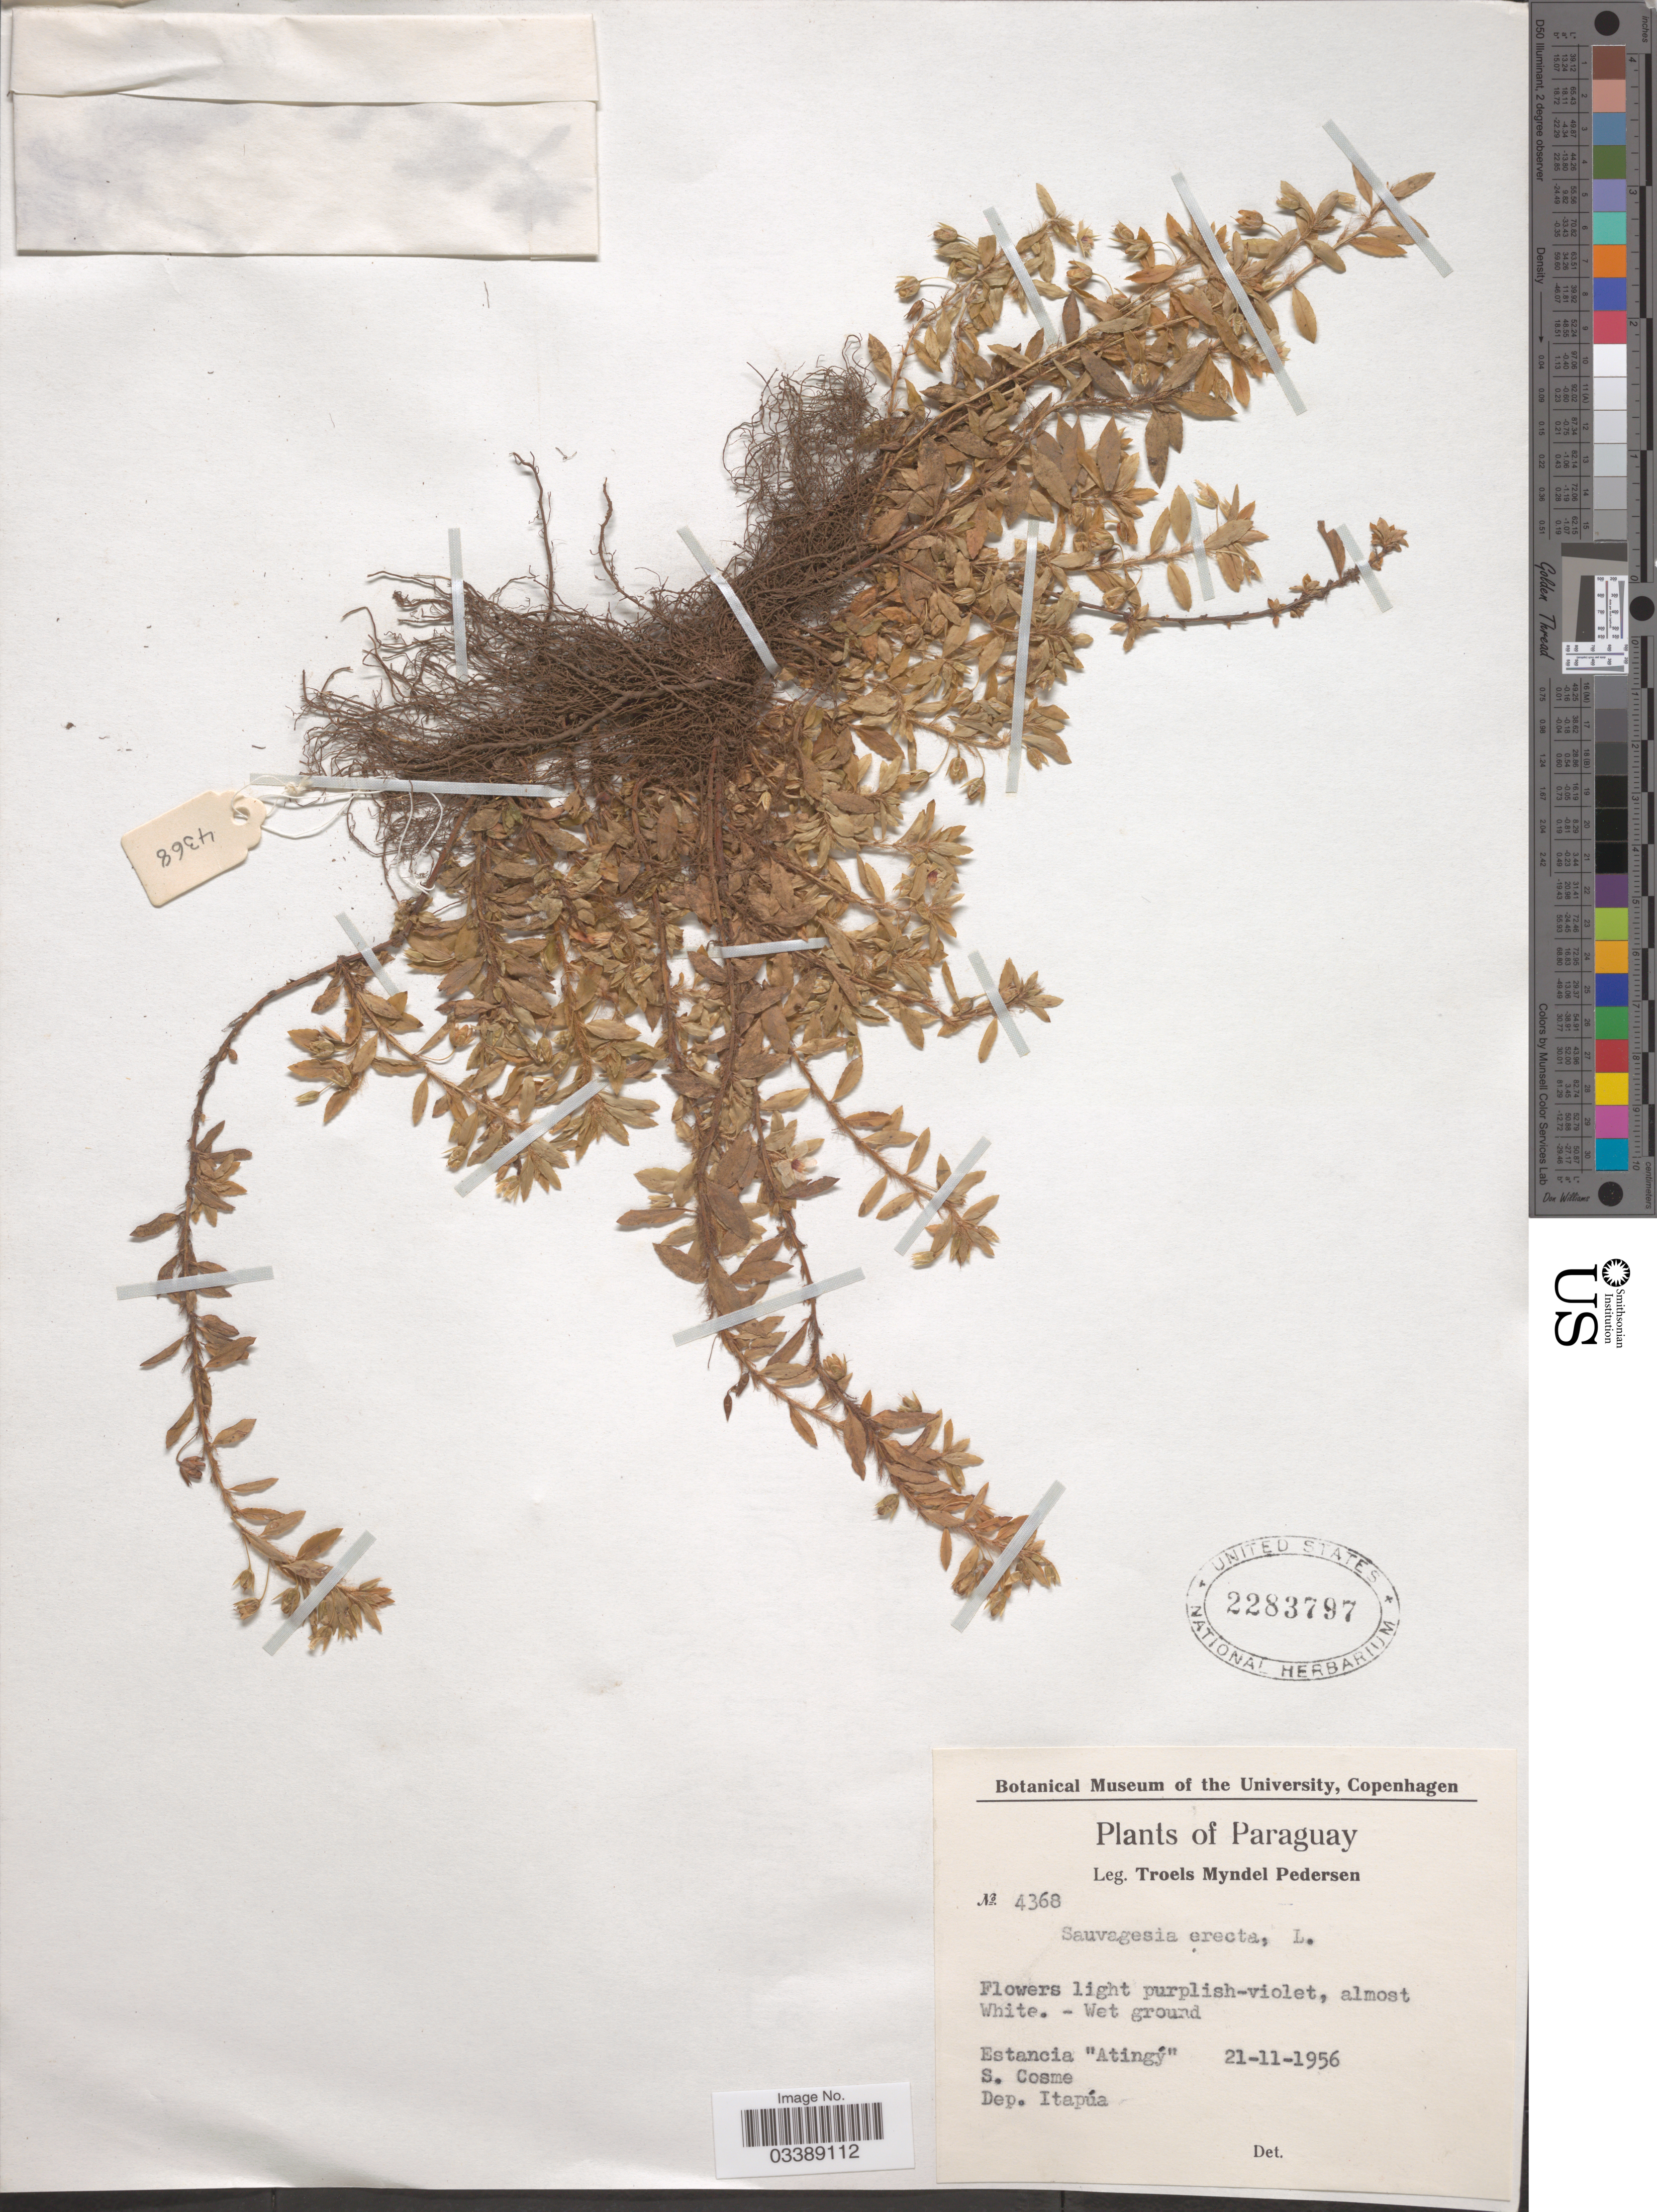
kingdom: Plantae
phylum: Tracheophyta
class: Magnoliopsida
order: Malpighiales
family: Ochnaceae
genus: Sauvagesia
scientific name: Sauvagesia erecta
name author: L.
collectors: T. Pederson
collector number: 4368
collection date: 1956-11-21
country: Paraguay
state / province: Itapua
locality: Estancia "Atingý". S. Cosme. Dep. Itapúa.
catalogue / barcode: US 2283797